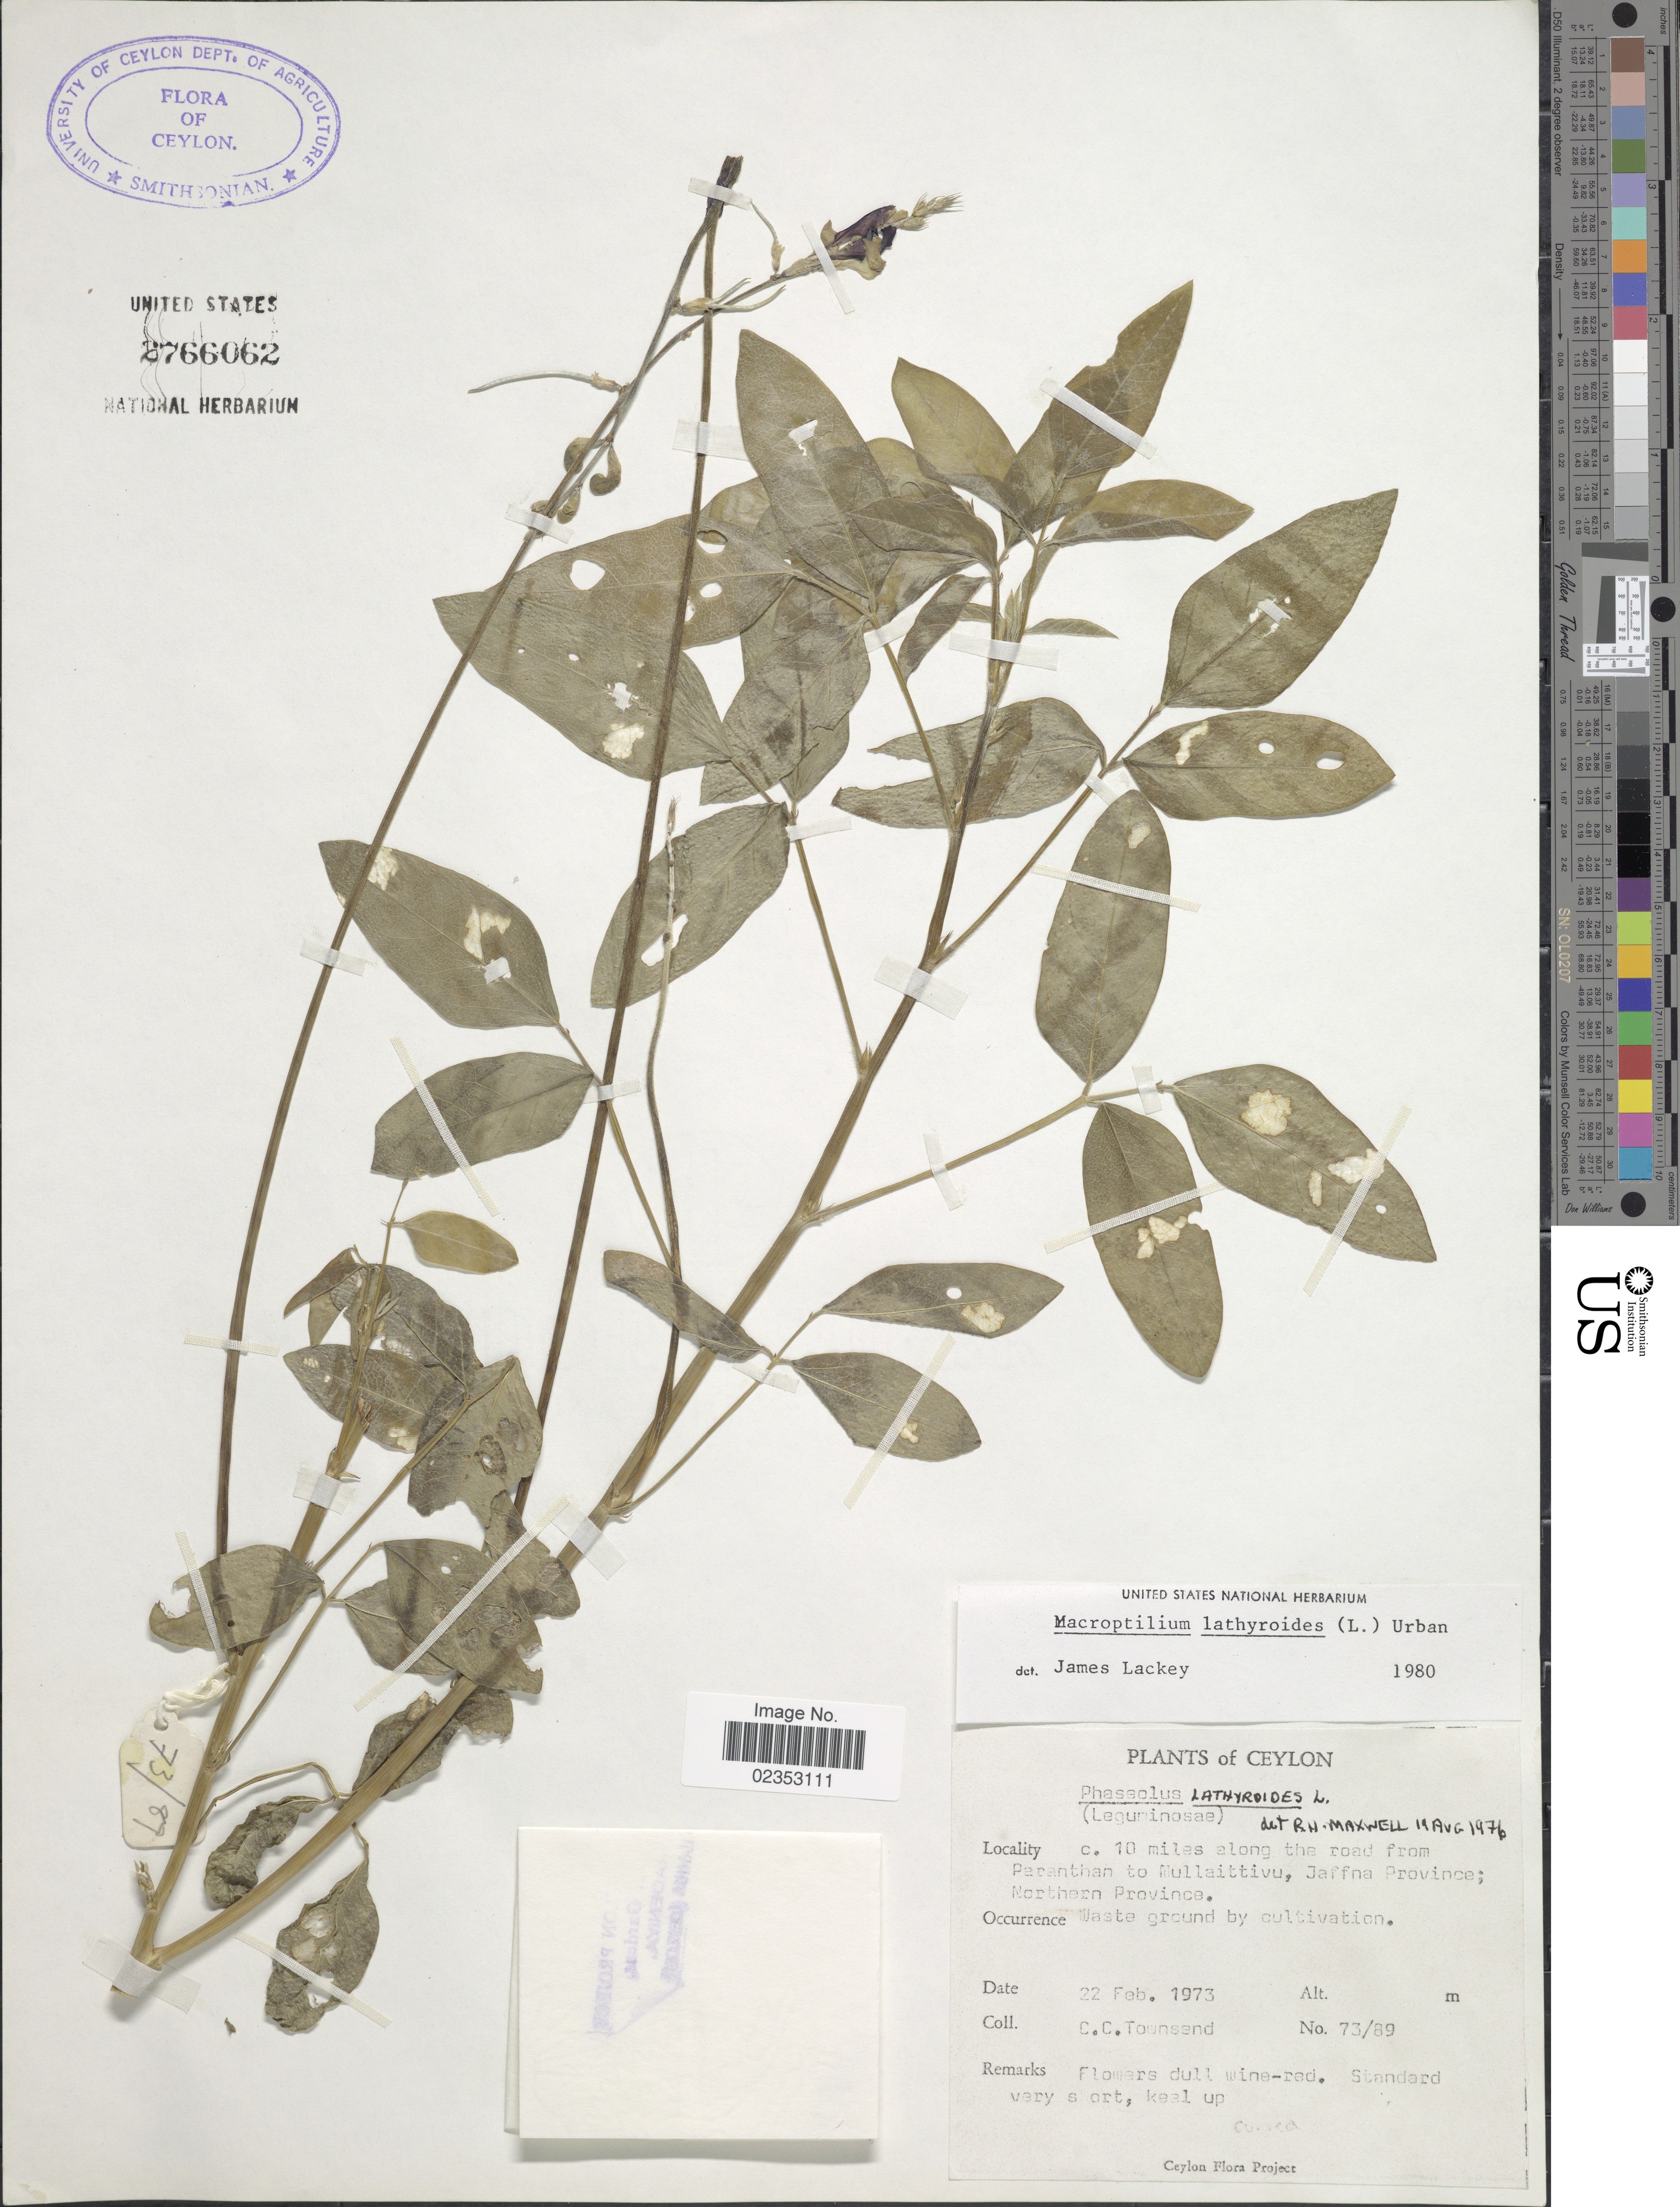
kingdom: Plantae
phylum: Tracheophyta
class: Magnoliopsida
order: Fabales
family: Fabaceae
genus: Macroptilium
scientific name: Macroptilium lathyroides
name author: (L.) Urb.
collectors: C. C. Townsend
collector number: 73/89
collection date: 1973-02-22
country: Sri Lanka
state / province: Northern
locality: Ceylon, c. 10 miles along the road from Peranthan to Mullaittivu, Jaffna Province.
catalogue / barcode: US 2766062